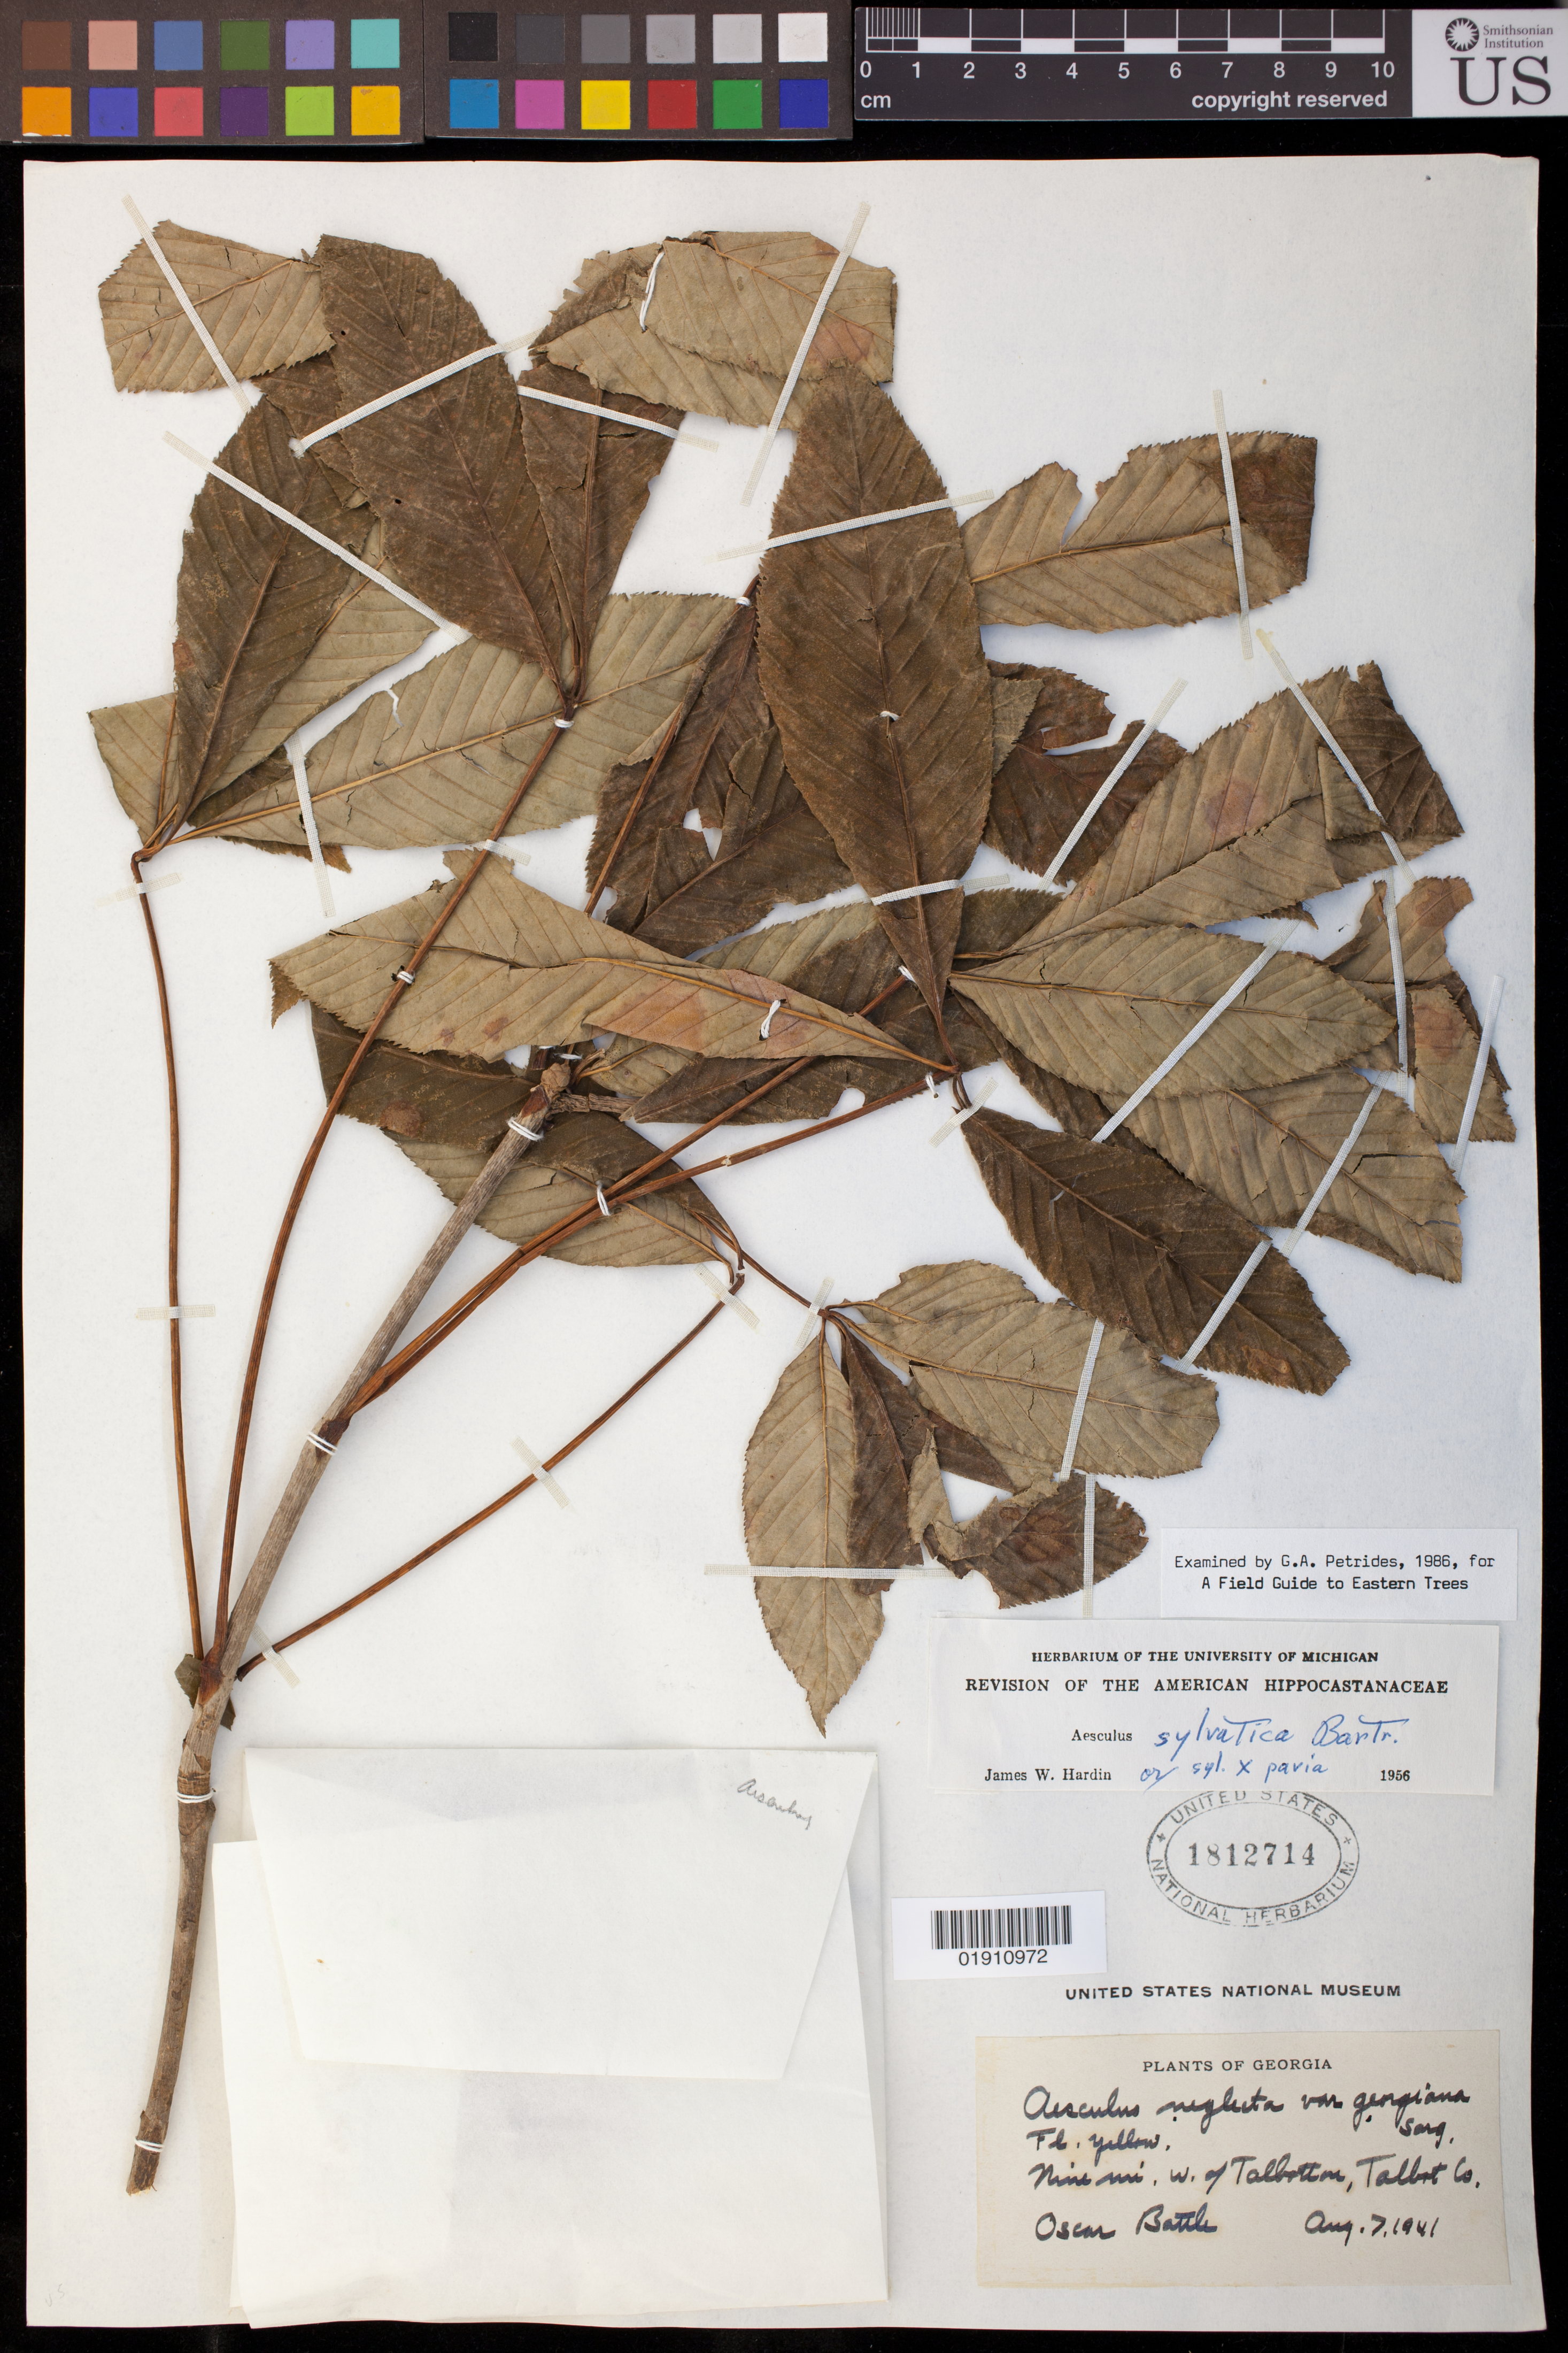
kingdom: Plantae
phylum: Tracheophyta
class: Magnoliopsida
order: Sapindales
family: Sapindaceae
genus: Aesculus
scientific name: Aesculus sylvatica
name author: W. Bartram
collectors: O. Battle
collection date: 1941-08-07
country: United States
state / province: Georgia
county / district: Talbot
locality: Nine mi. w. of Talbotton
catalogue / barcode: US 1812714